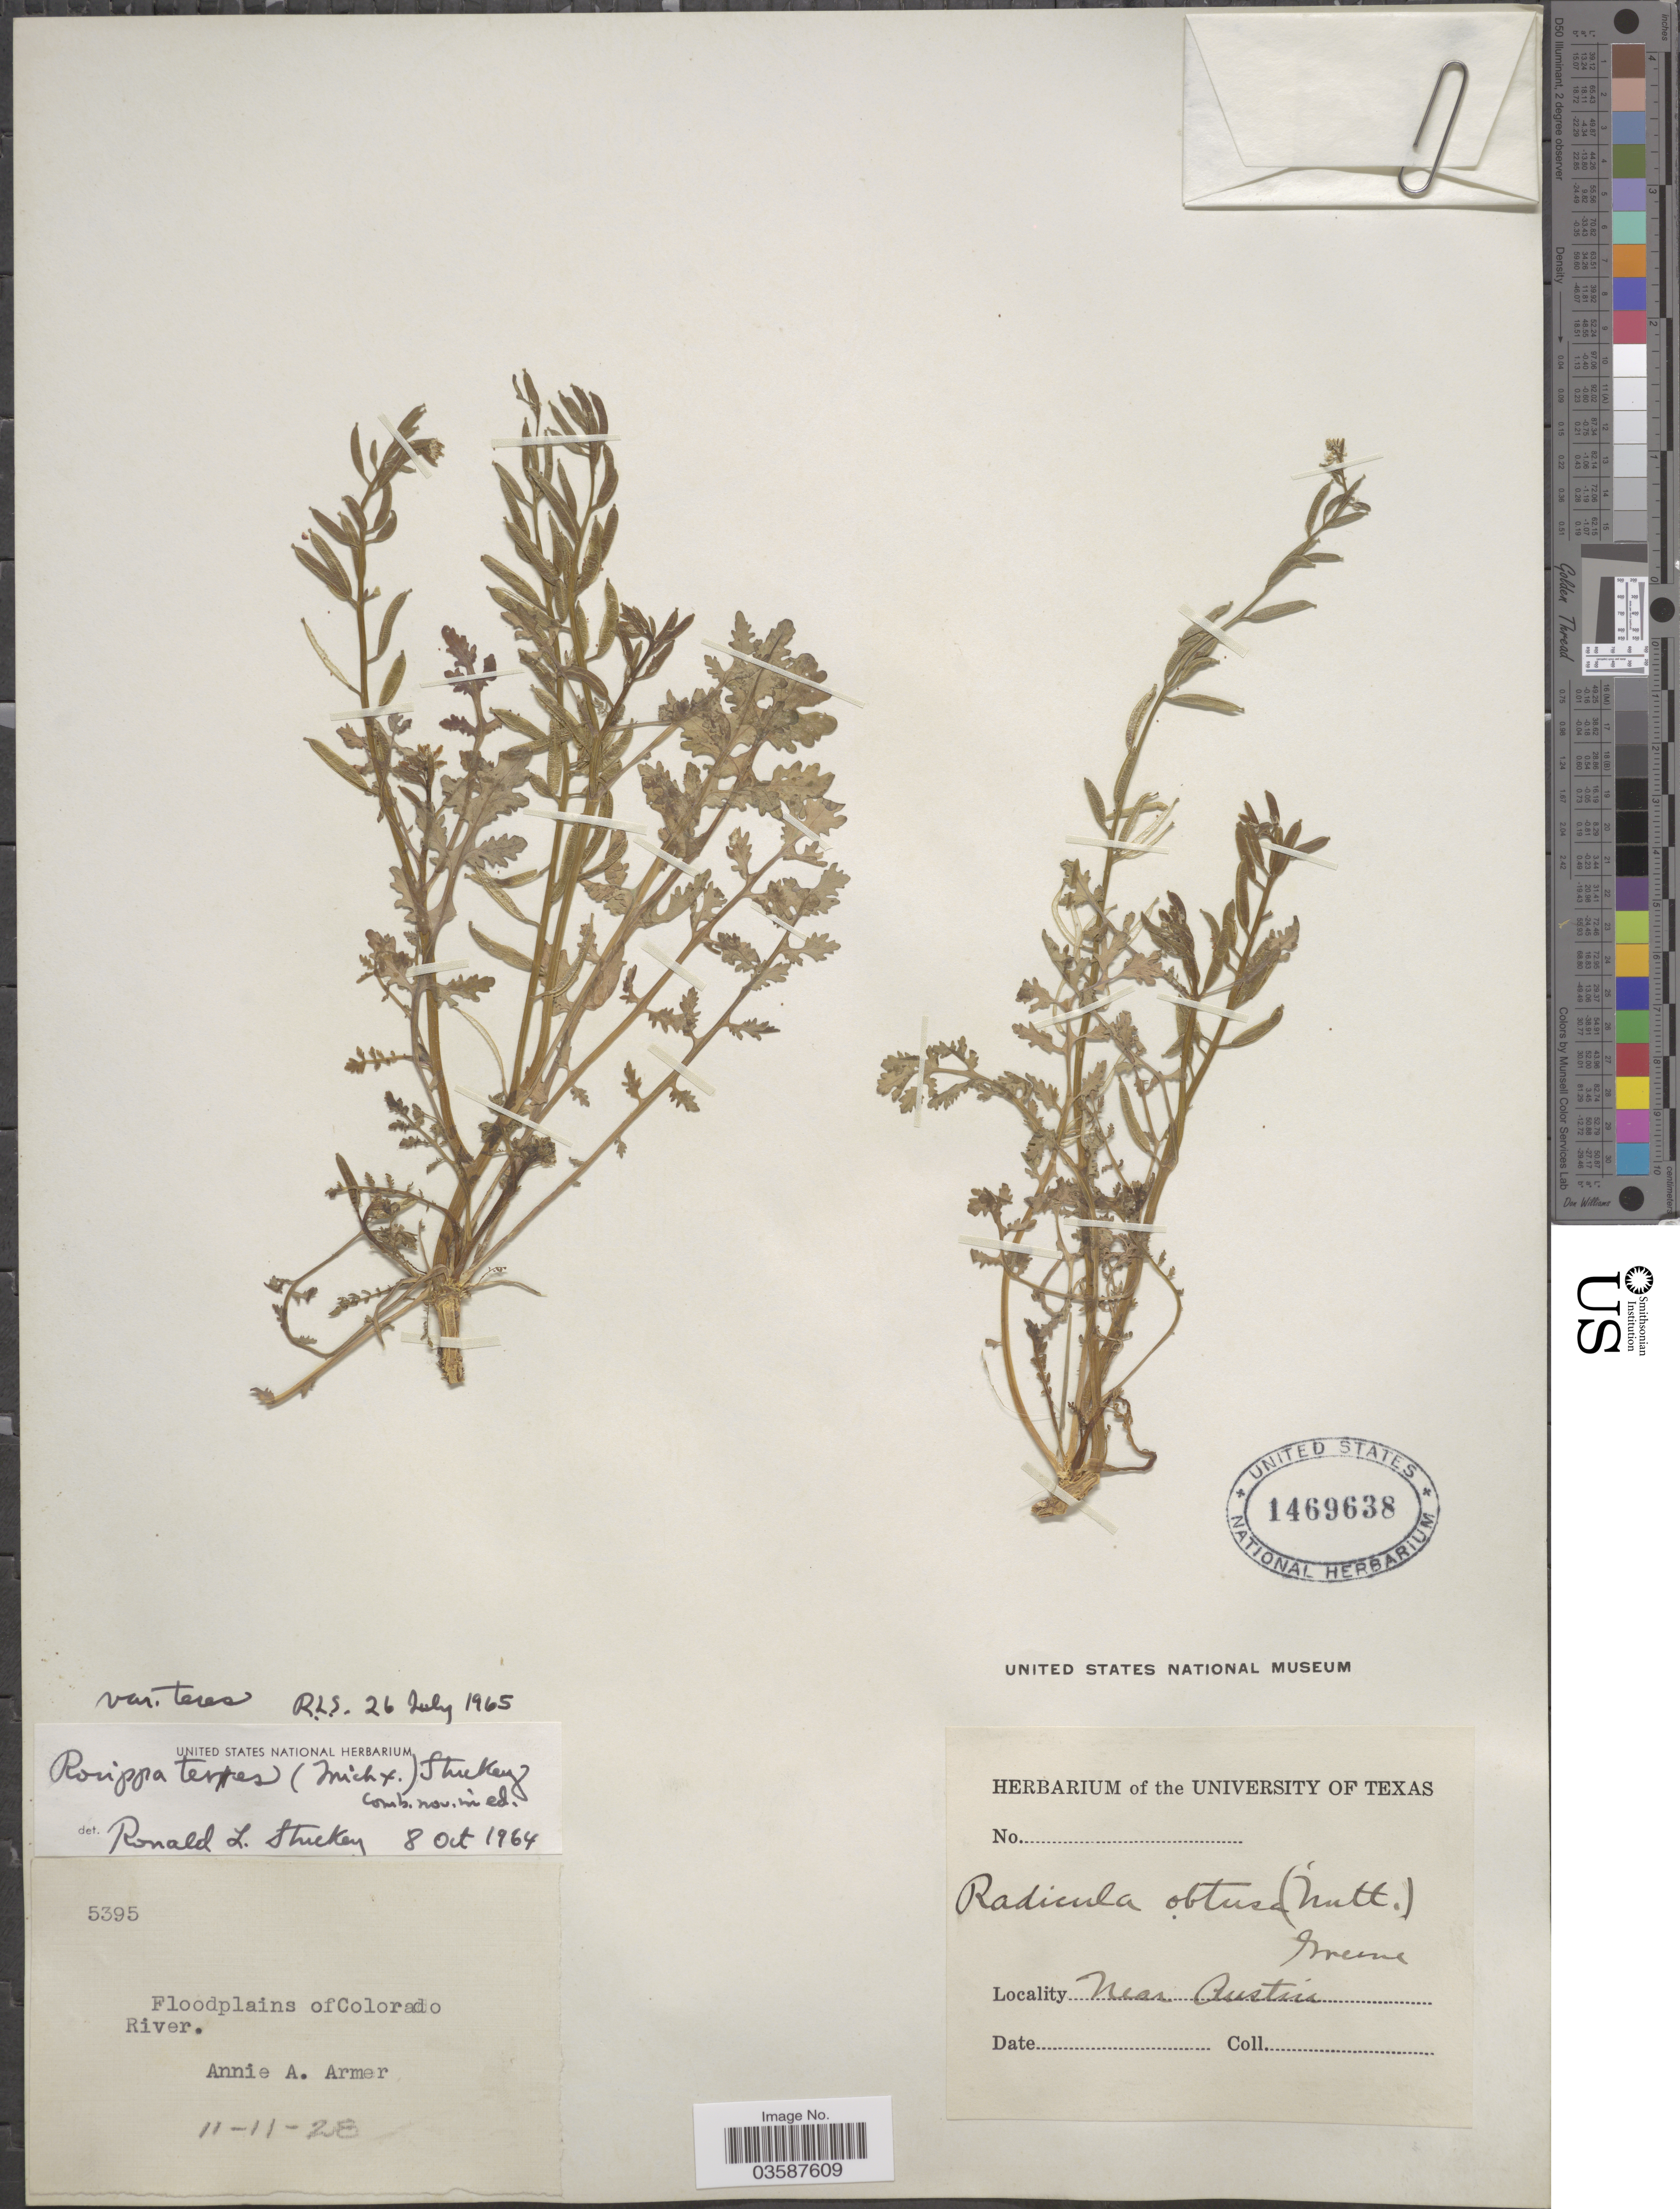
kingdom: Plantae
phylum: Tracheophyta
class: Magnoliopsida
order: Brassicales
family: Brassicaceae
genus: Rorippa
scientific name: Rorippa teres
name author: (Michx.) Stuckey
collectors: A. Armer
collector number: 5395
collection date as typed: Transcribed d/m/y: 11/11/28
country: United States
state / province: Texas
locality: Floodplains of Colorado River. Near Austin.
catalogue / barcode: US 1469638